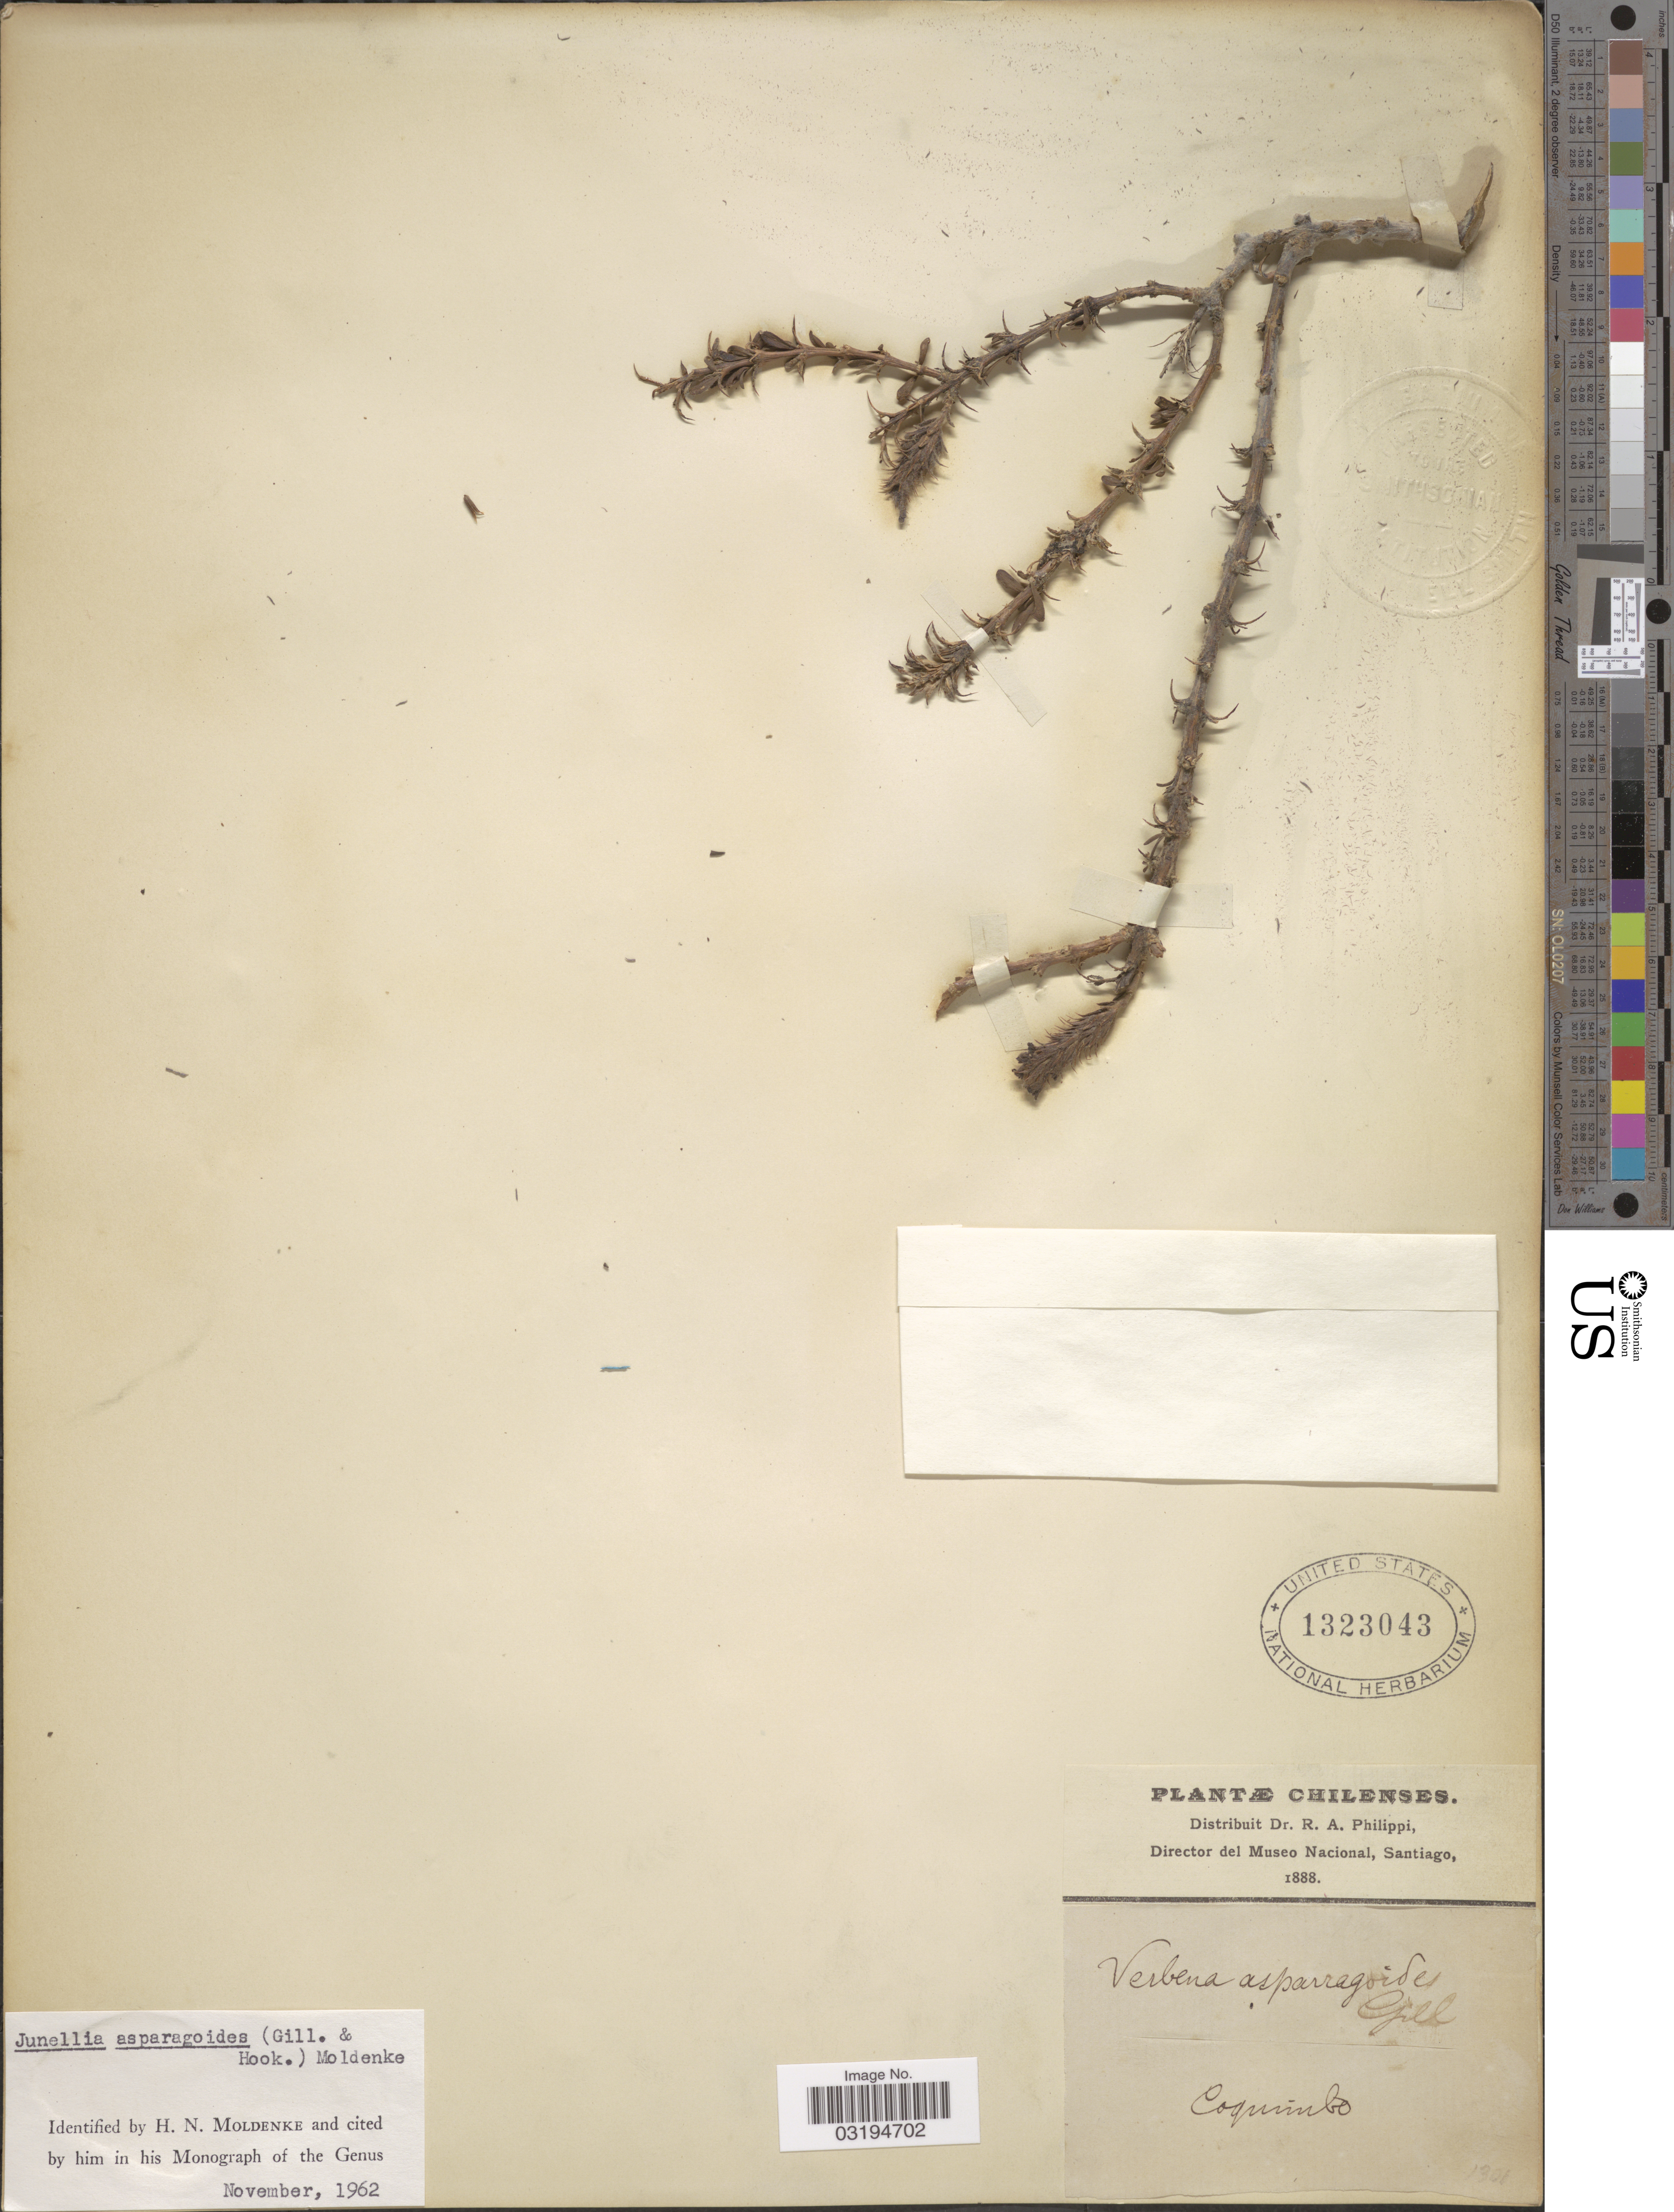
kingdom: Plantae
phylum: Tracheophyta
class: Magnoliopsida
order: Lamiales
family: Verbenaceae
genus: Junellia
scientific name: Junellia asparagoides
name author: (Gillies & Hook.) Moldenke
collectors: ex. herb. R.A. Philippi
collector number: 1301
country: Chile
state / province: Coquimbo (IV)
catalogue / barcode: US 1323043